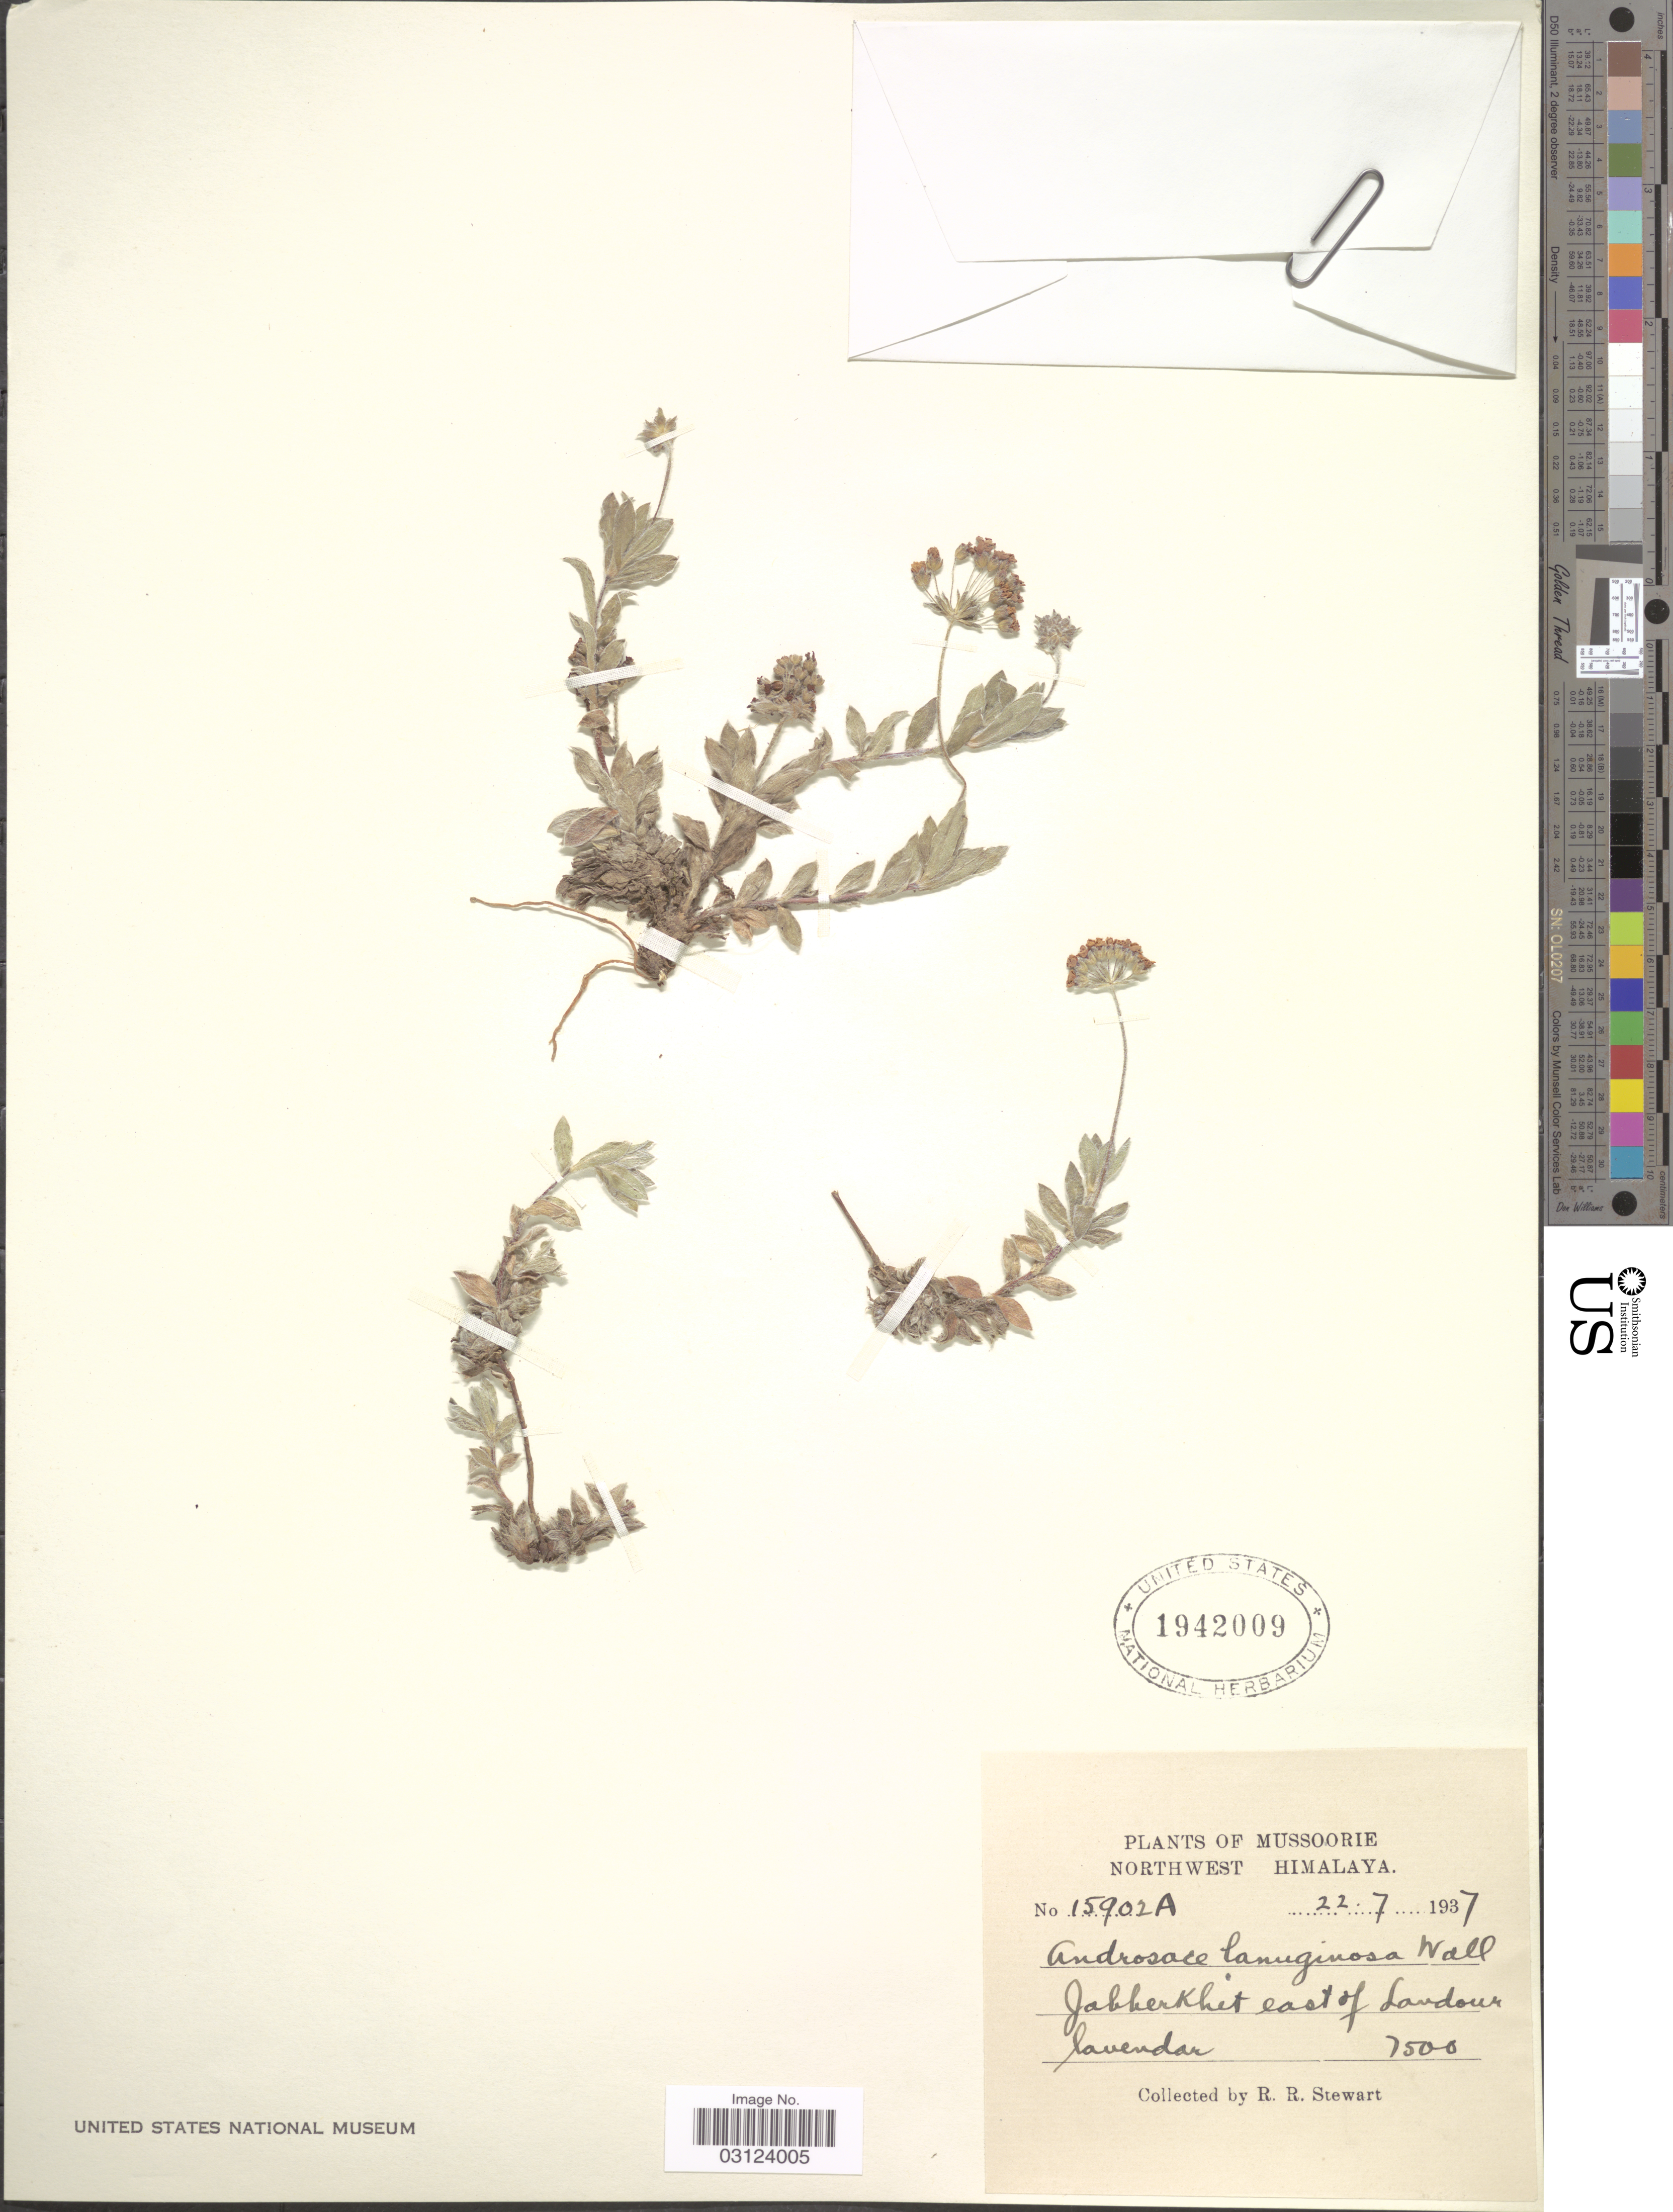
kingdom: Plantae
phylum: Tracheophyta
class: Magnoliopsida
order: Ericales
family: Primulaceae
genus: Androsace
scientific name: Androsace lanuginosa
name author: Wall.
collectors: R. Stewart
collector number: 15902A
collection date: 1937-07-22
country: India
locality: Mussoorie, Northwest Himalaya, Jabberkhet east of Landour.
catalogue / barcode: US 1942009